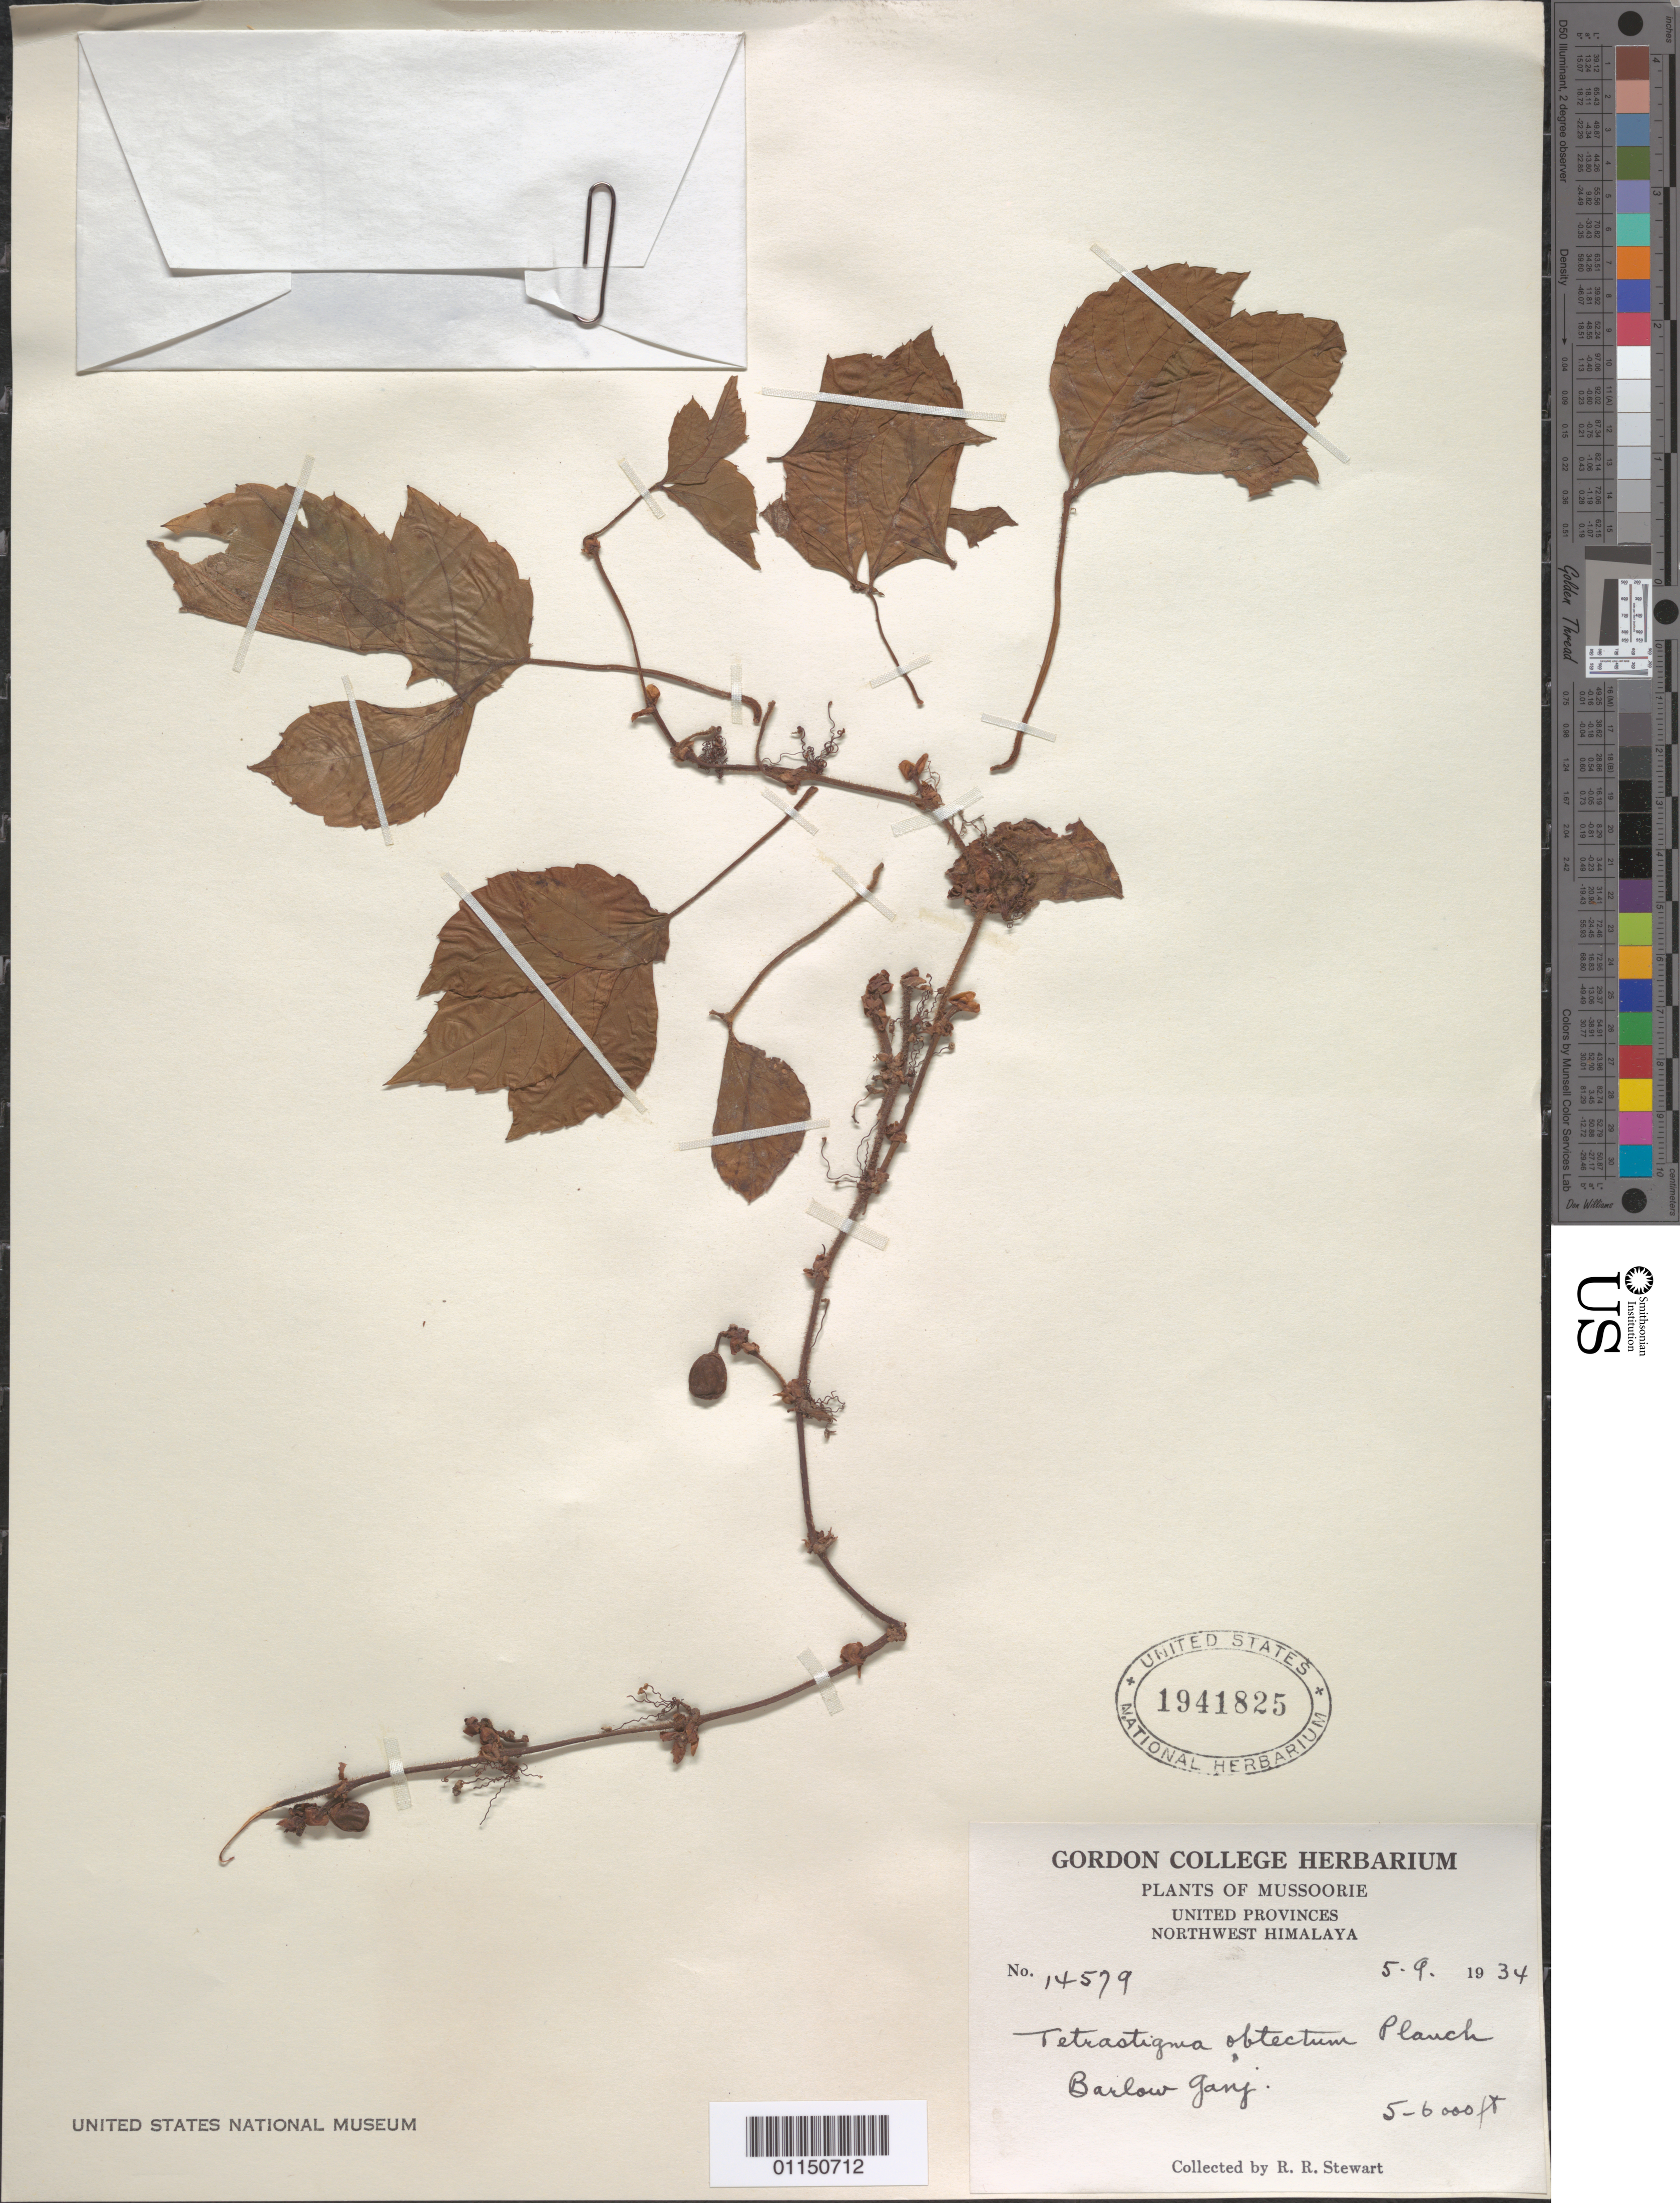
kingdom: Plantae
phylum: Tracheophyta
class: Magnoliopsida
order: Vitales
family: Vitaceae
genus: Tetrastigma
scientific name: Tetrastigma obtectum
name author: (Wall. ex Laws.) Planch. ex Franch.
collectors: R. R. Stewart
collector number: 14579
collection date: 1934-09-05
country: India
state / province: Uttarakhand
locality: NW Himalaya. Barlow Ganj. United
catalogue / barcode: US 1941825